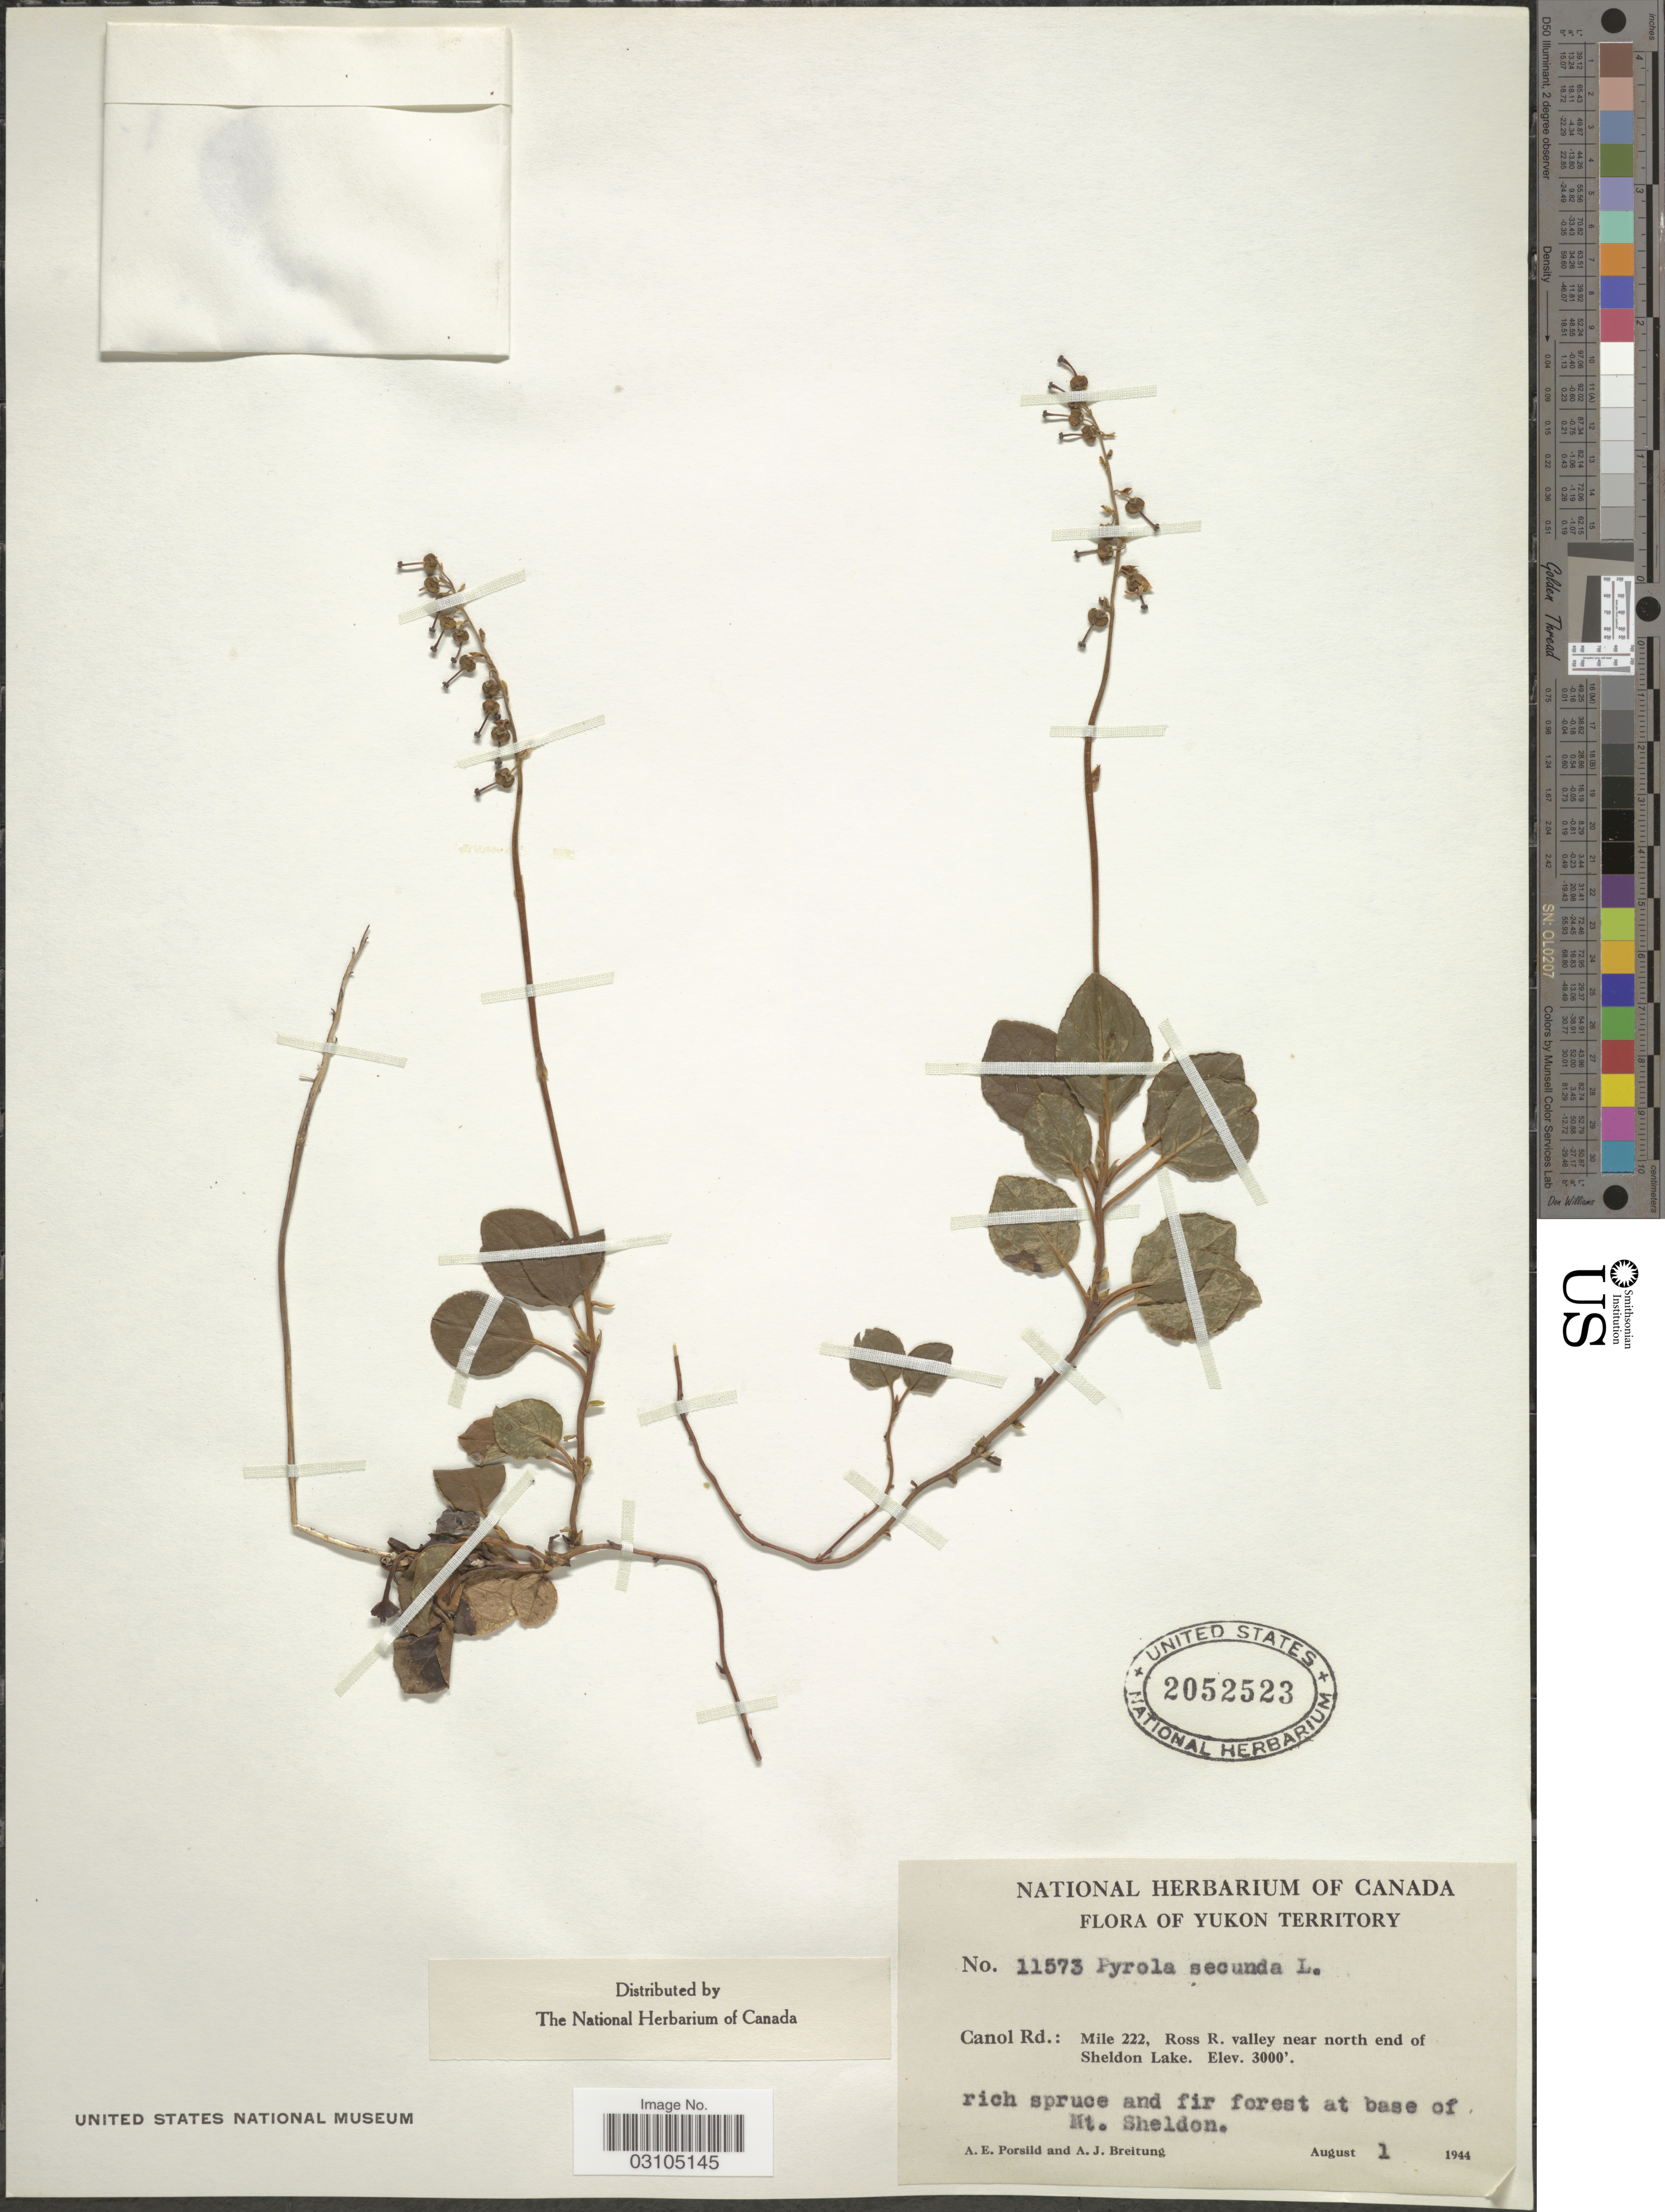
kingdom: Plantae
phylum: Tracheophyta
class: Magnoliopsida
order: Ericales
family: Ericaceae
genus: Orthilia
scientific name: Orthilia secunda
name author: (L.) House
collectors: A. E. Porsild & A. Breitung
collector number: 11573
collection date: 1944-08-01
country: Canada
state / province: Yukon Territory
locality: Canol Rd.: Mile 222, Ross R. valley near north end of Sheldon Lake. At base of Mt. Sheldon.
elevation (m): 914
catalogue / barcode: US 2052523